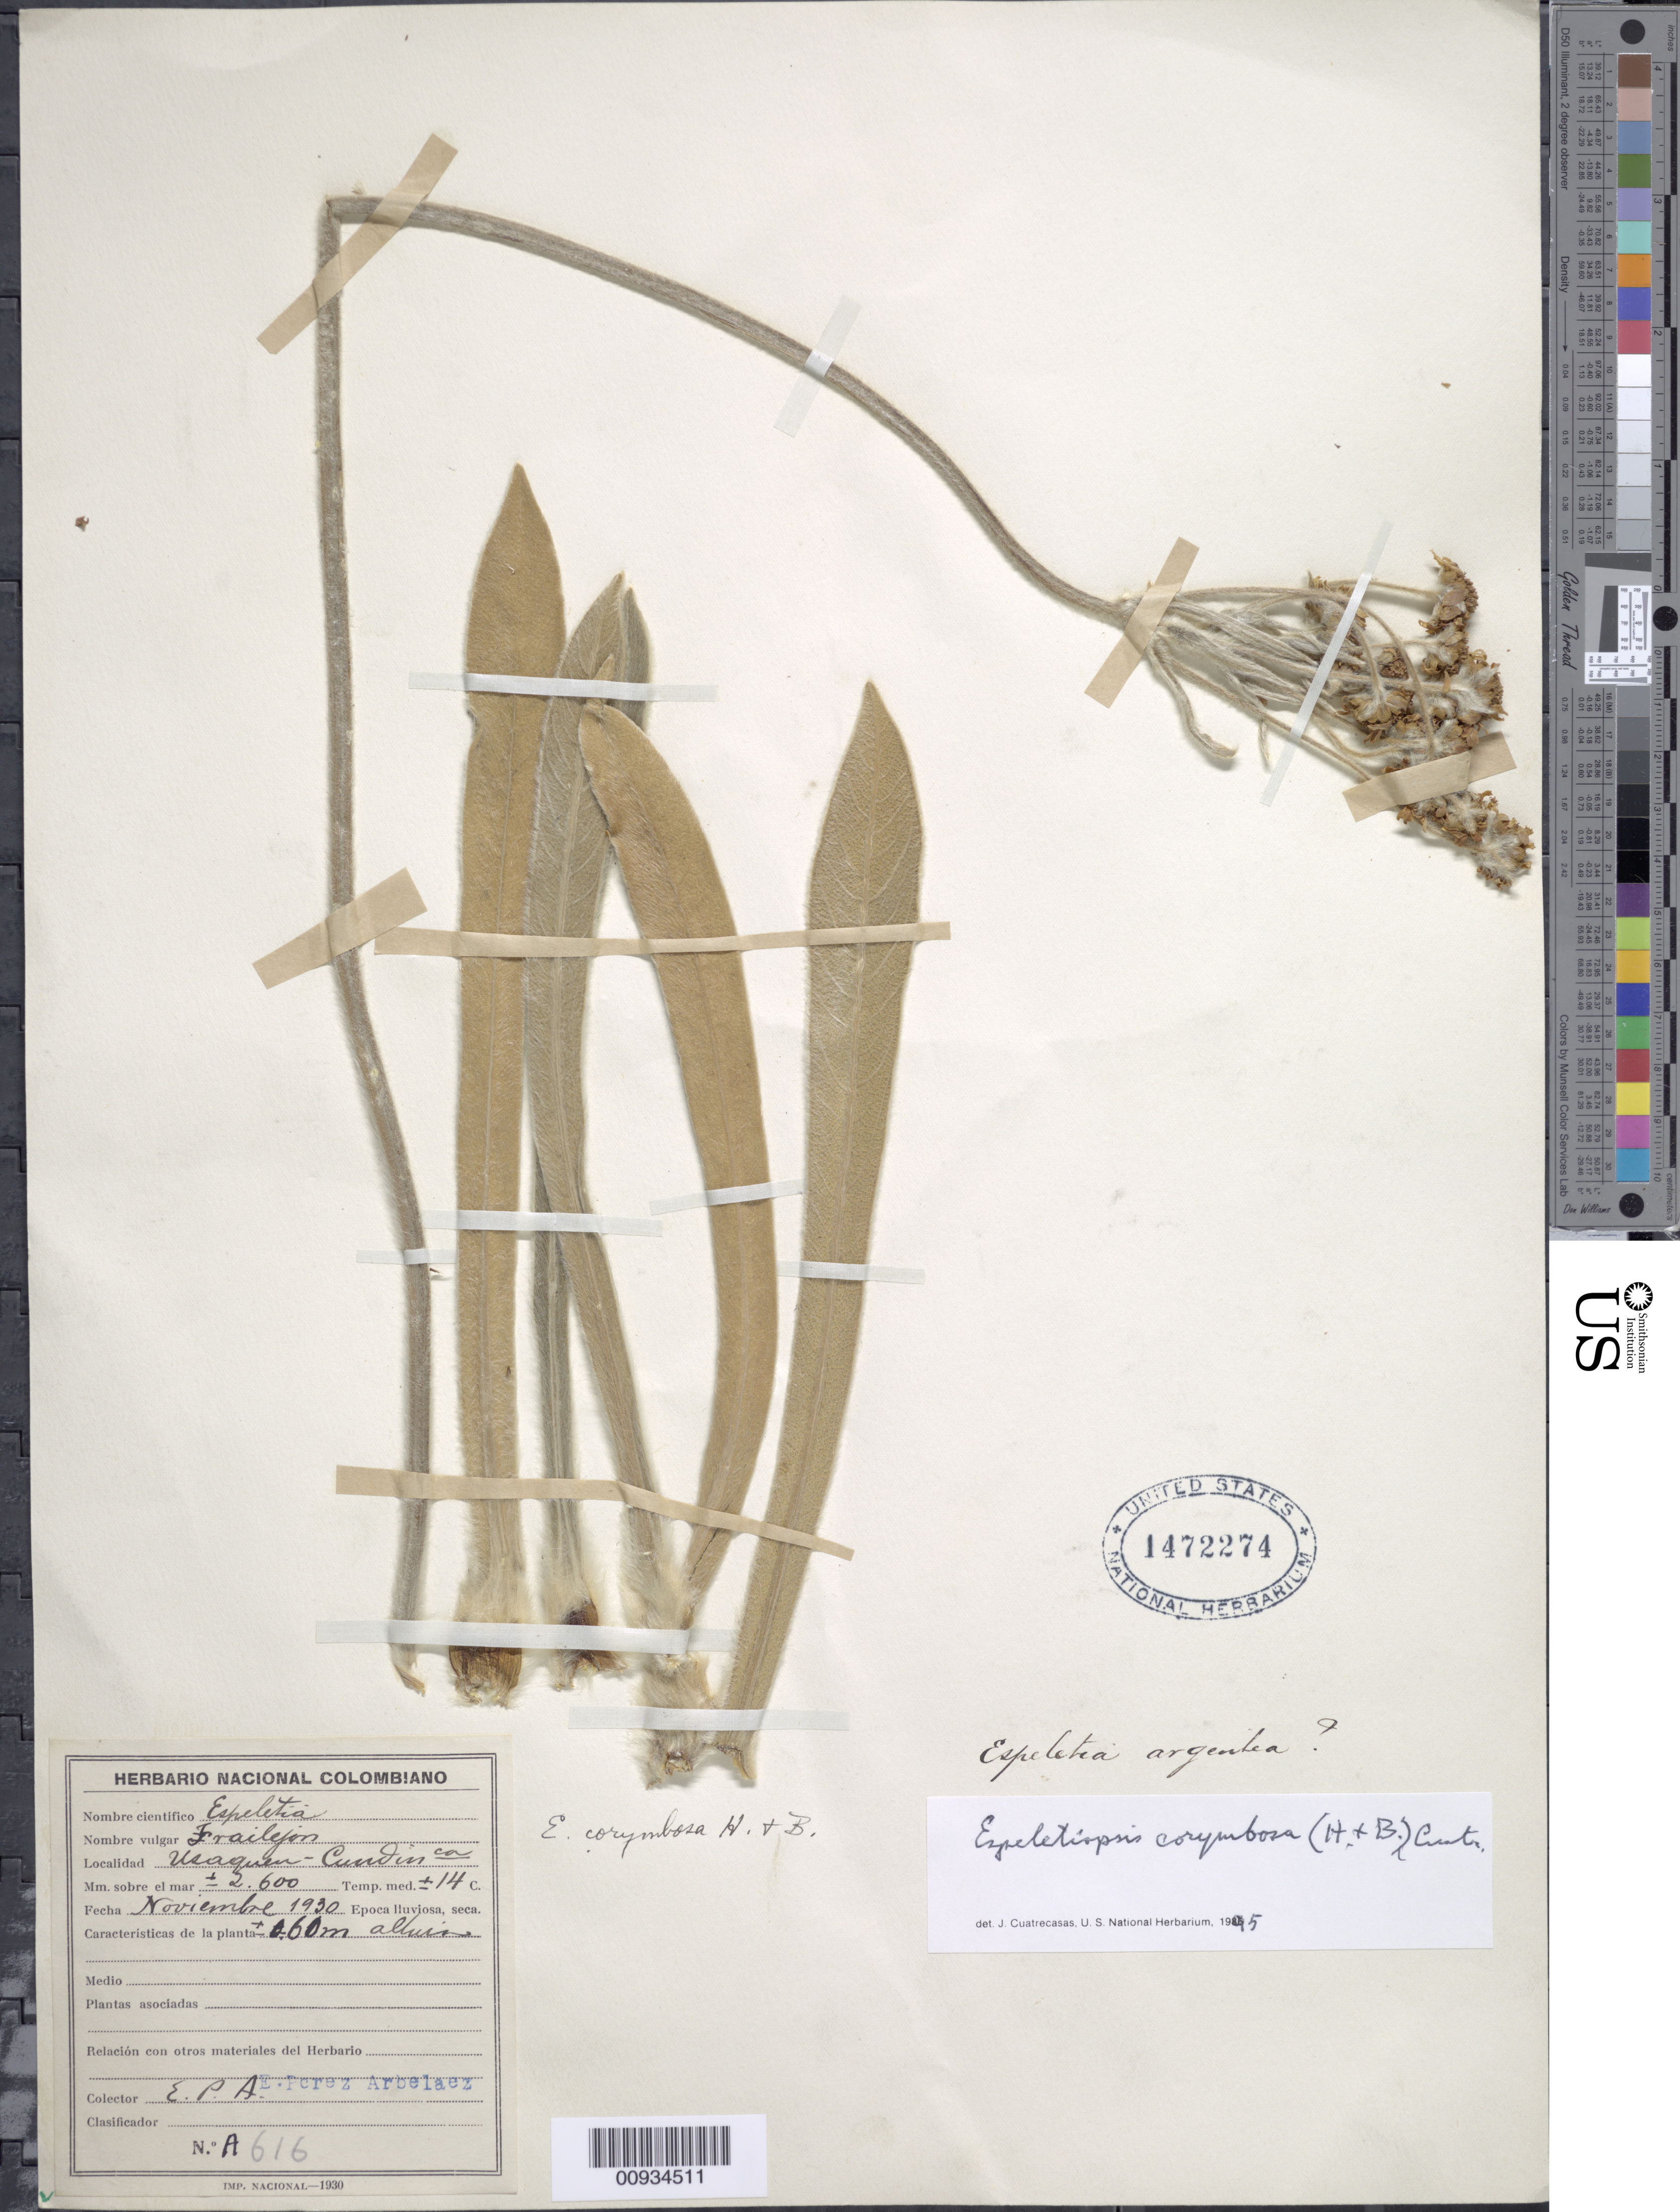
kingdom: Plantae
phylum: Tracheophyta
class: Magnoliopsida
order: Asterales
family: Asteraceae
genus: Espeletiopsis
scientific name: Espeletiopsis corymbosa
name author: (Humb. & Bonpl.) Cuatrec.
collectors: E. Pérez Arbeláez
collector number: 616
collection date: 1930-11-01/1930-11-30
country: Colombia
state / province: Cundinamarca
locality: Usaquén.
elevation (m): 2600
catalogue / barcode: US 1472274